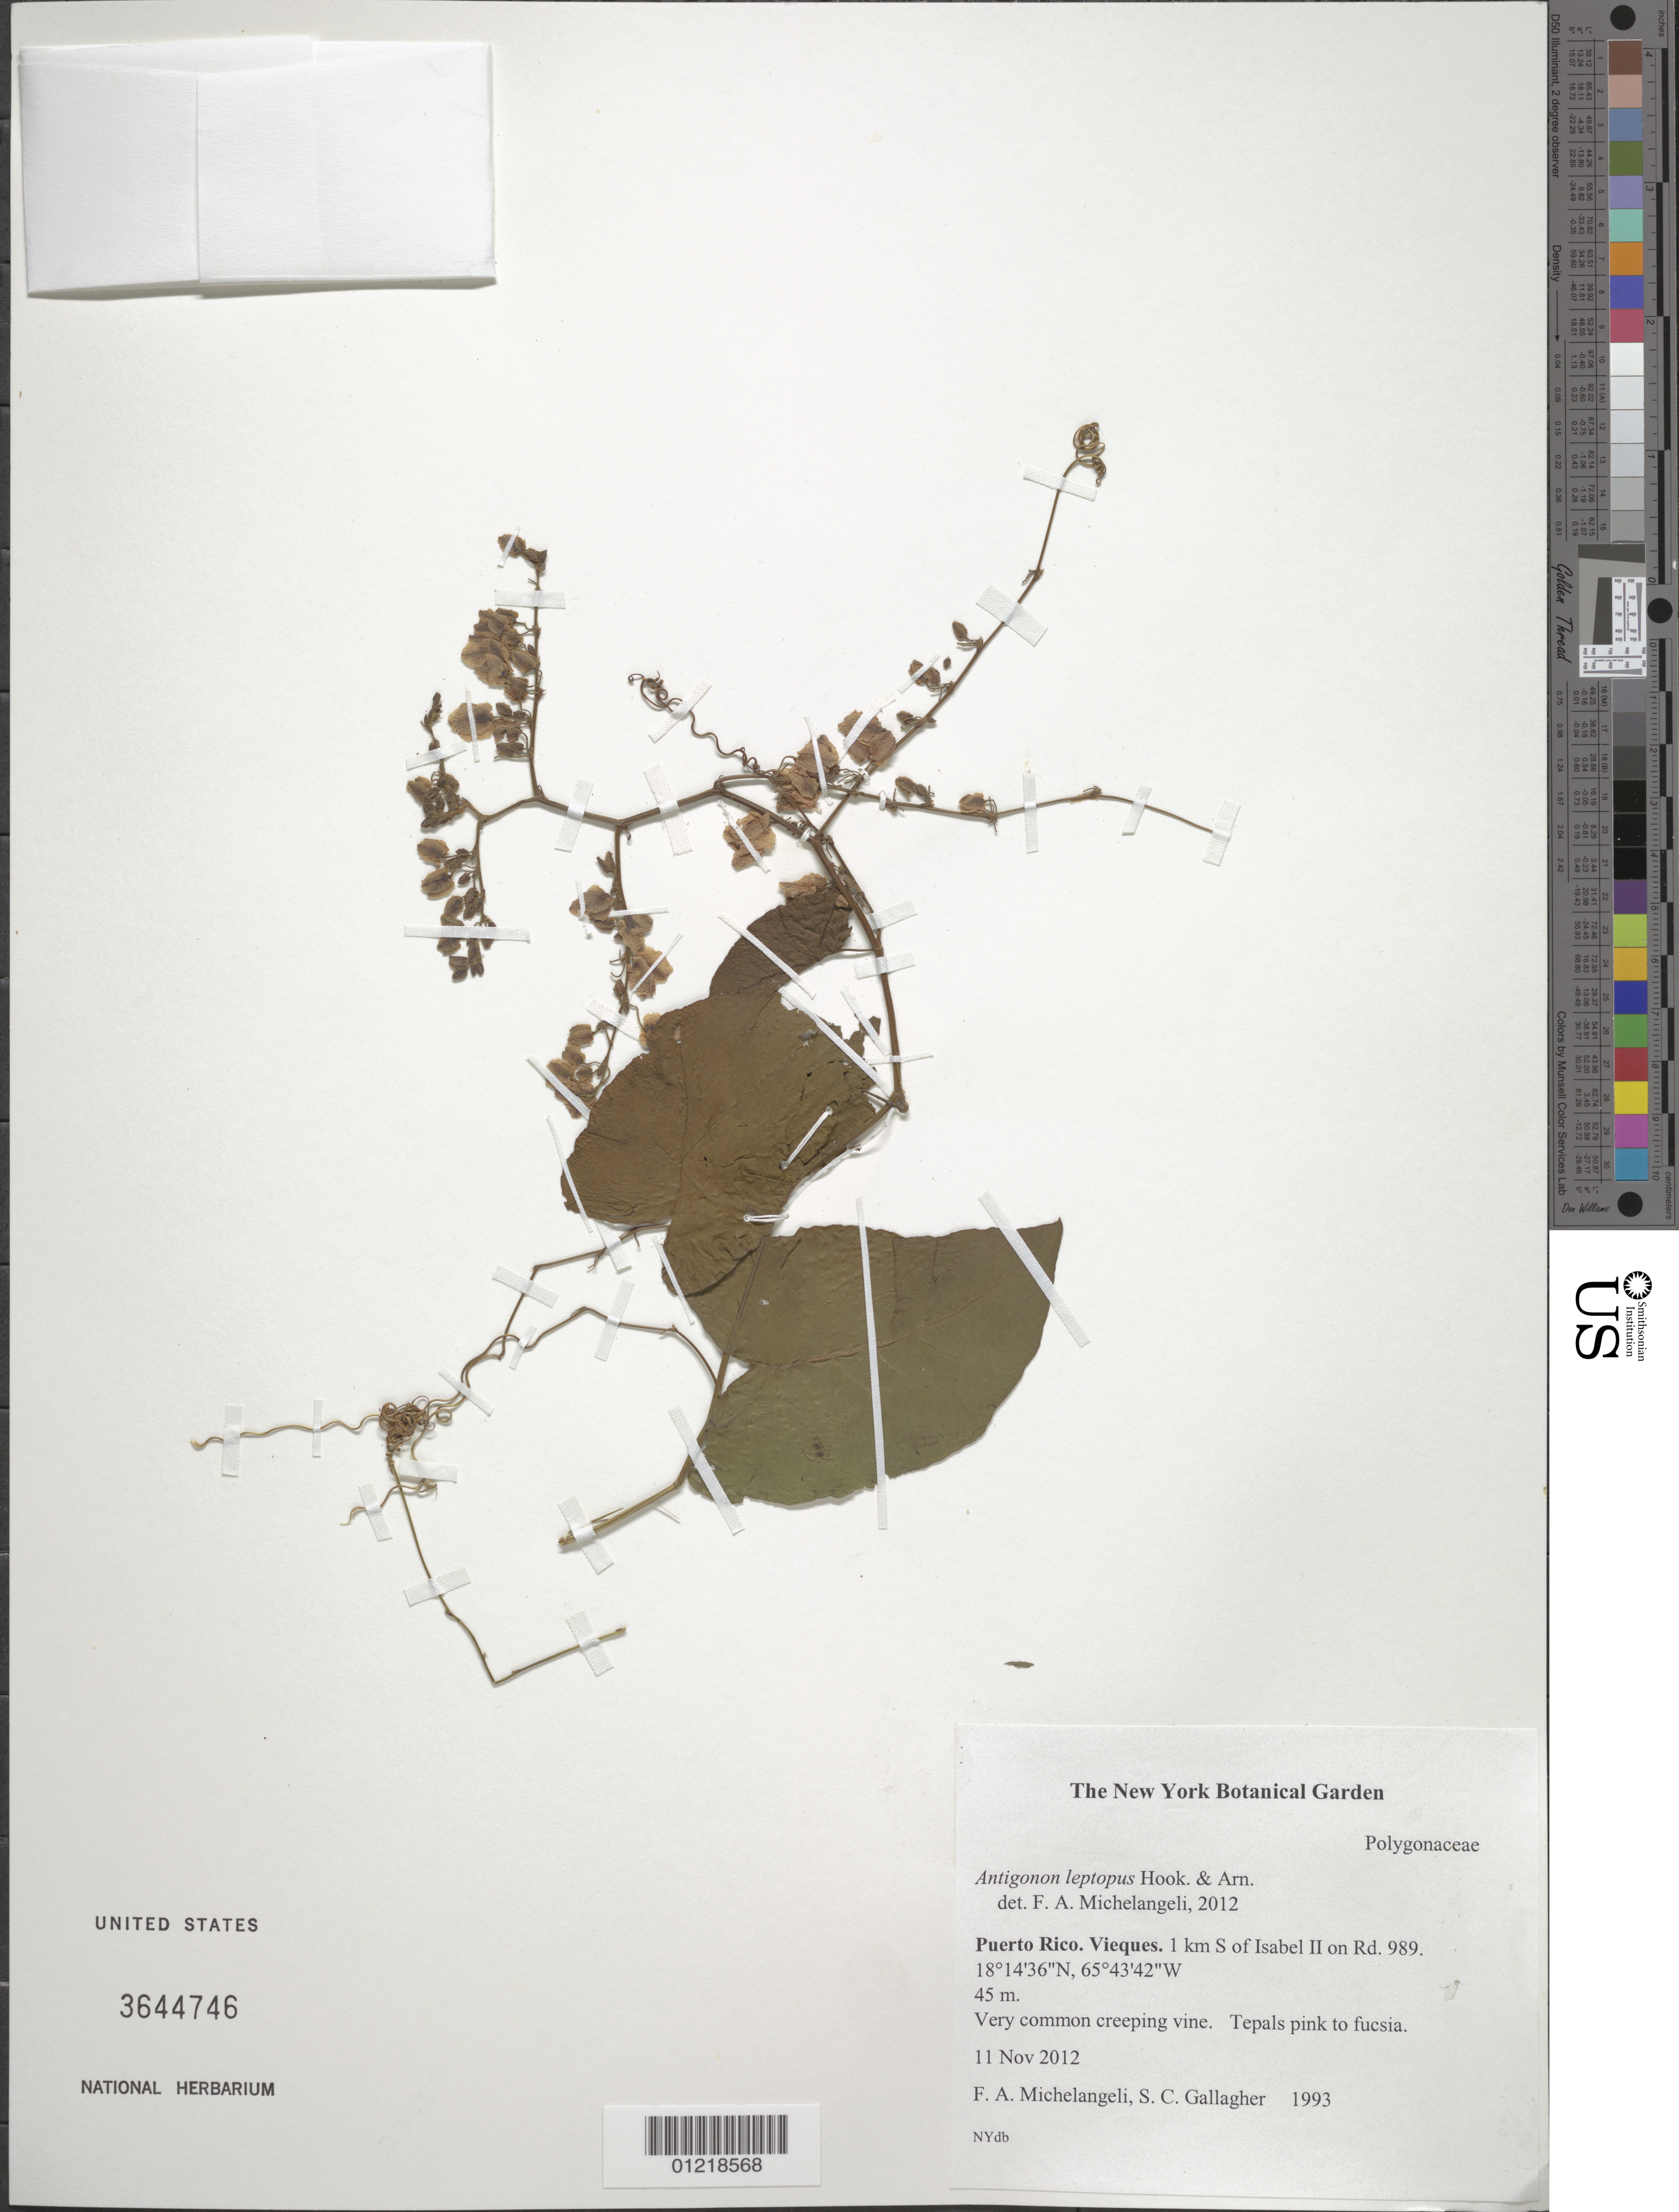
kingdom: Plantae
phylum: Tracheophyta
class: Magnoliopsida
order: Caryophyllales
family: Polygonaceae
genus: Antigonon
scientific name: Antigonon leptopus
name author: Hook. & Arn.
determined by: Michelangeli, F. A.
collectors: F. A. Michelangeli & S. Gallagher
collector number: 1993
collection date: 2012-11-11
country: Puerto Rico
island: Vieques I.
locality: Isabel II, 1 km S on Rd. 989.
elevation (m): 45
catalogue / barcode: US 3644746